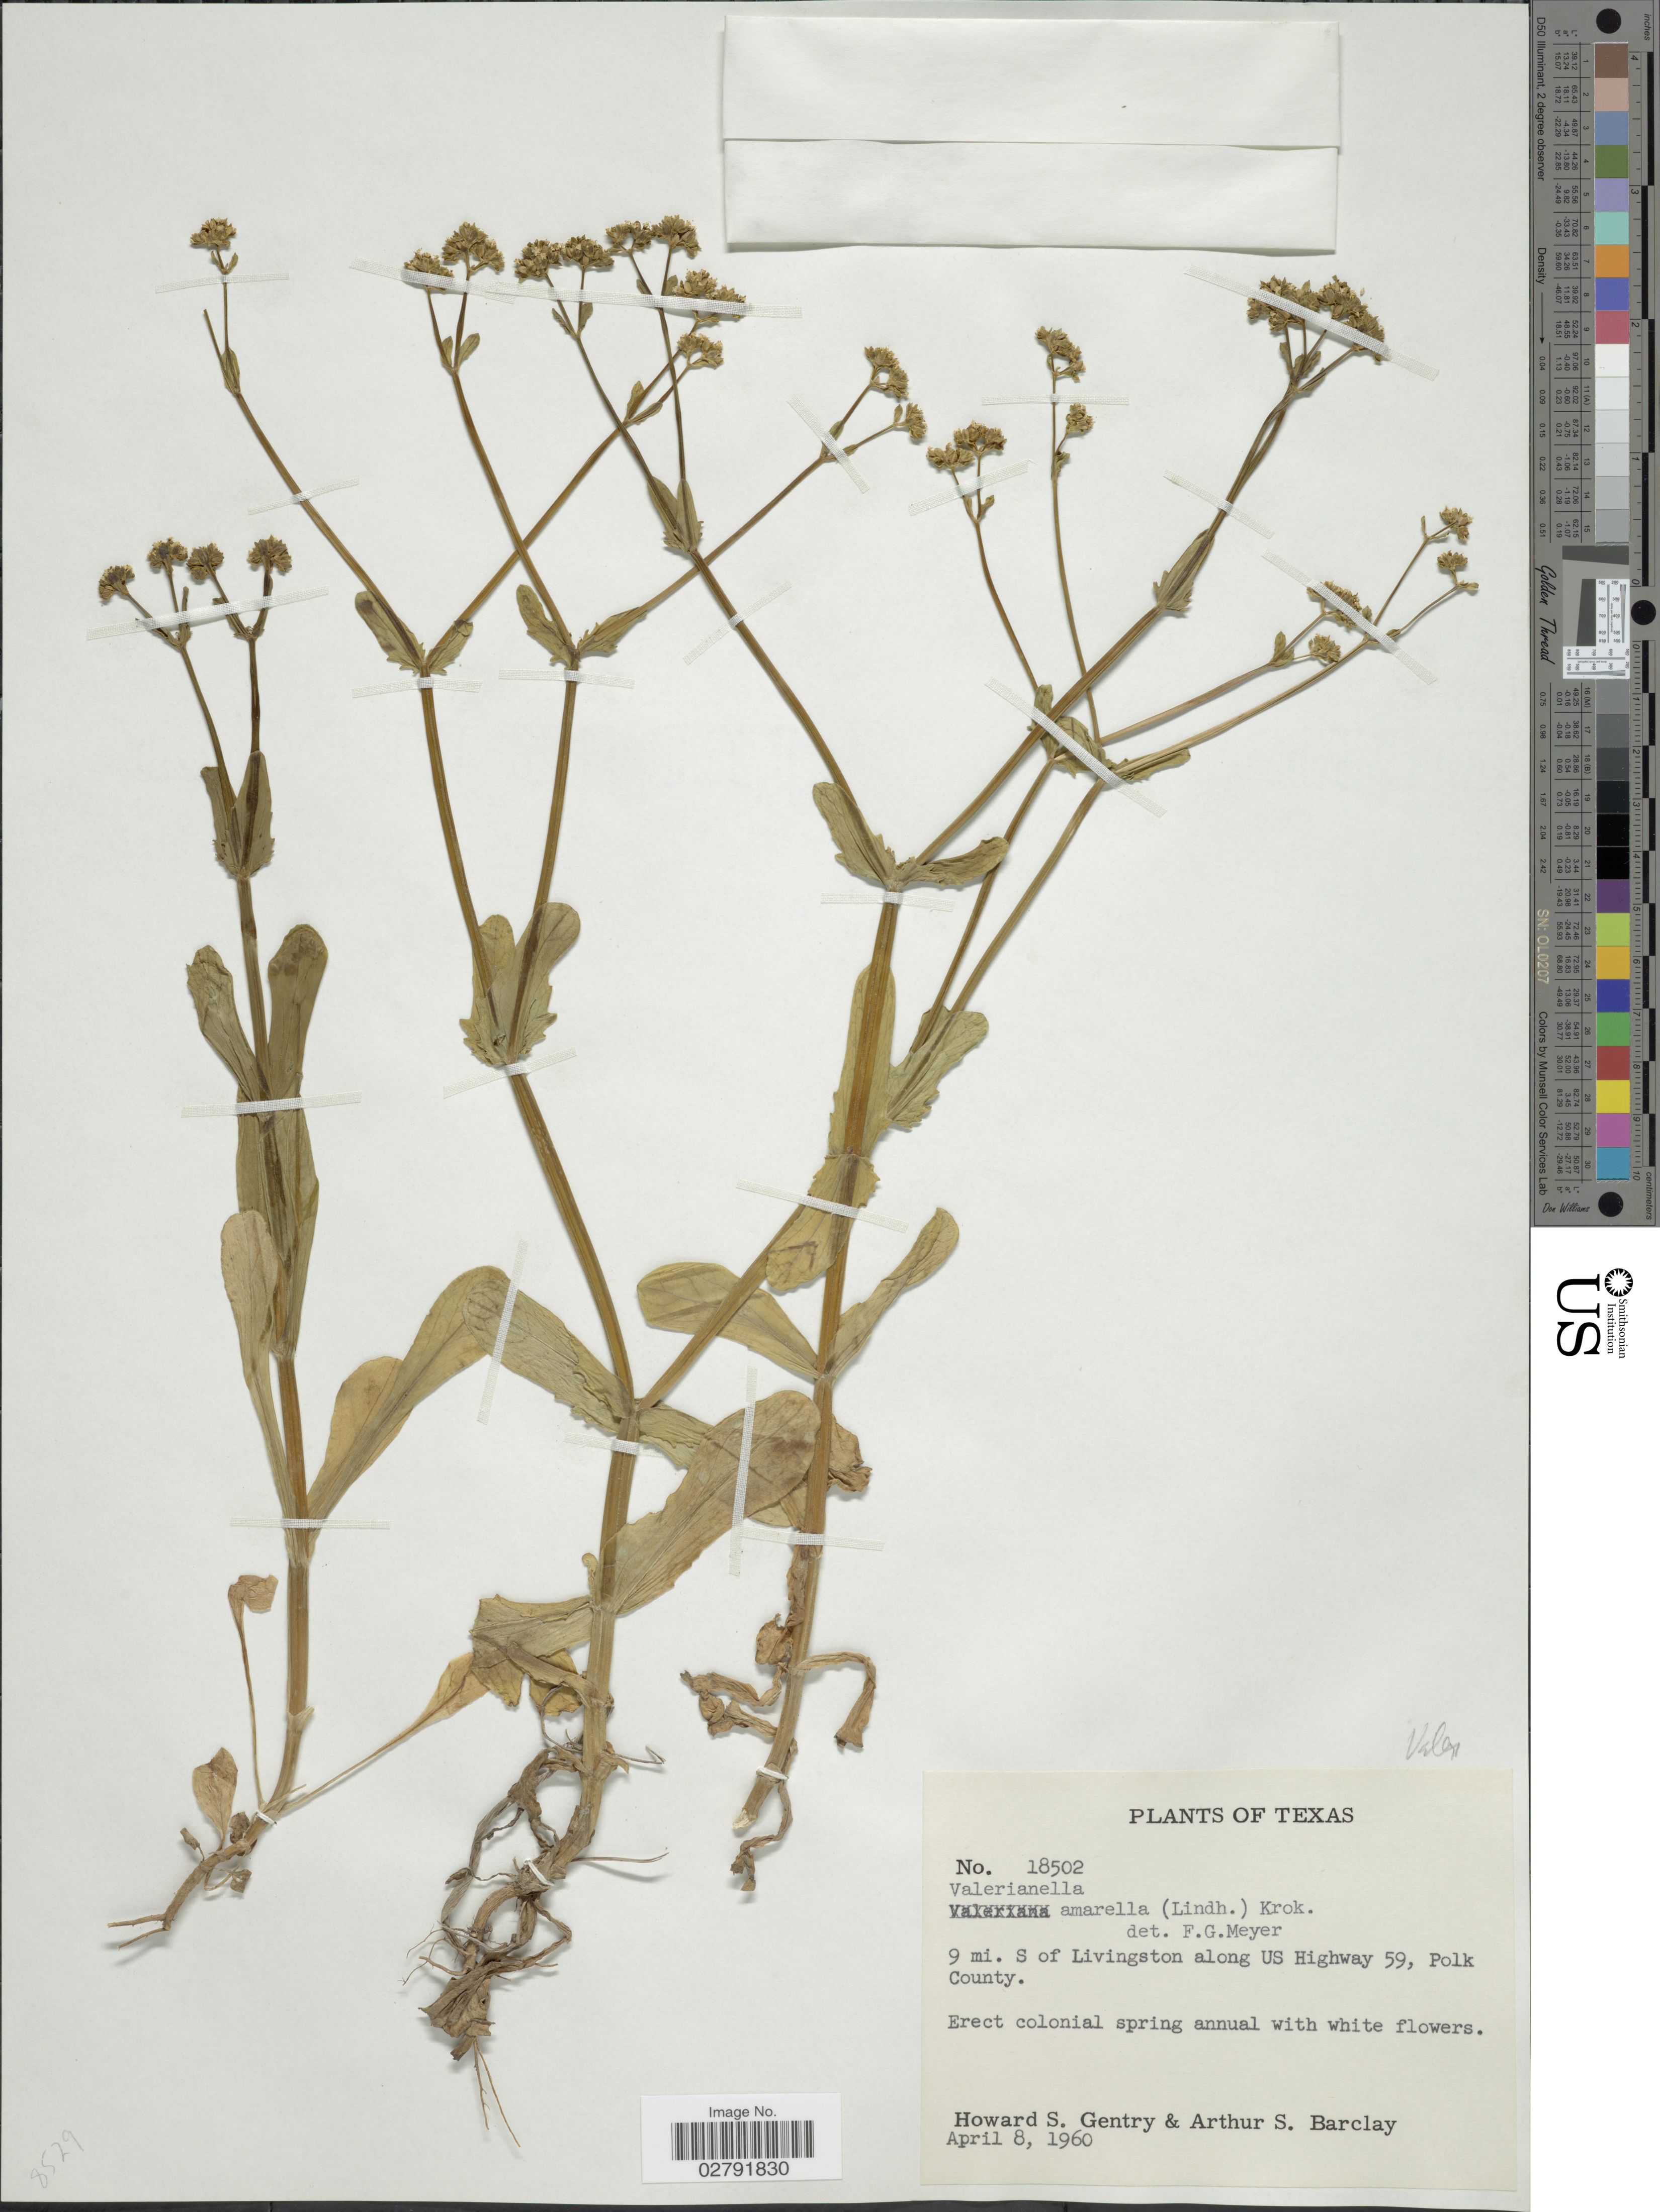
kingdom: Plantae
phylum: Tracheophyta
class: Magnoliopsida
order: Dipsacales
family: Caprifoliaceae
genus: Valerianella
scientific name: Valerianella amarella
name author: (Lindl. ex Engelm.) Krok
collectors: H. S. Gentry & A. S. Barclay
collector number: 18502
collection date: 1960-04-08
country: United States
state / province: Texas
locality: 9 mi. S of Livingston along US Highway 59, Polk County.